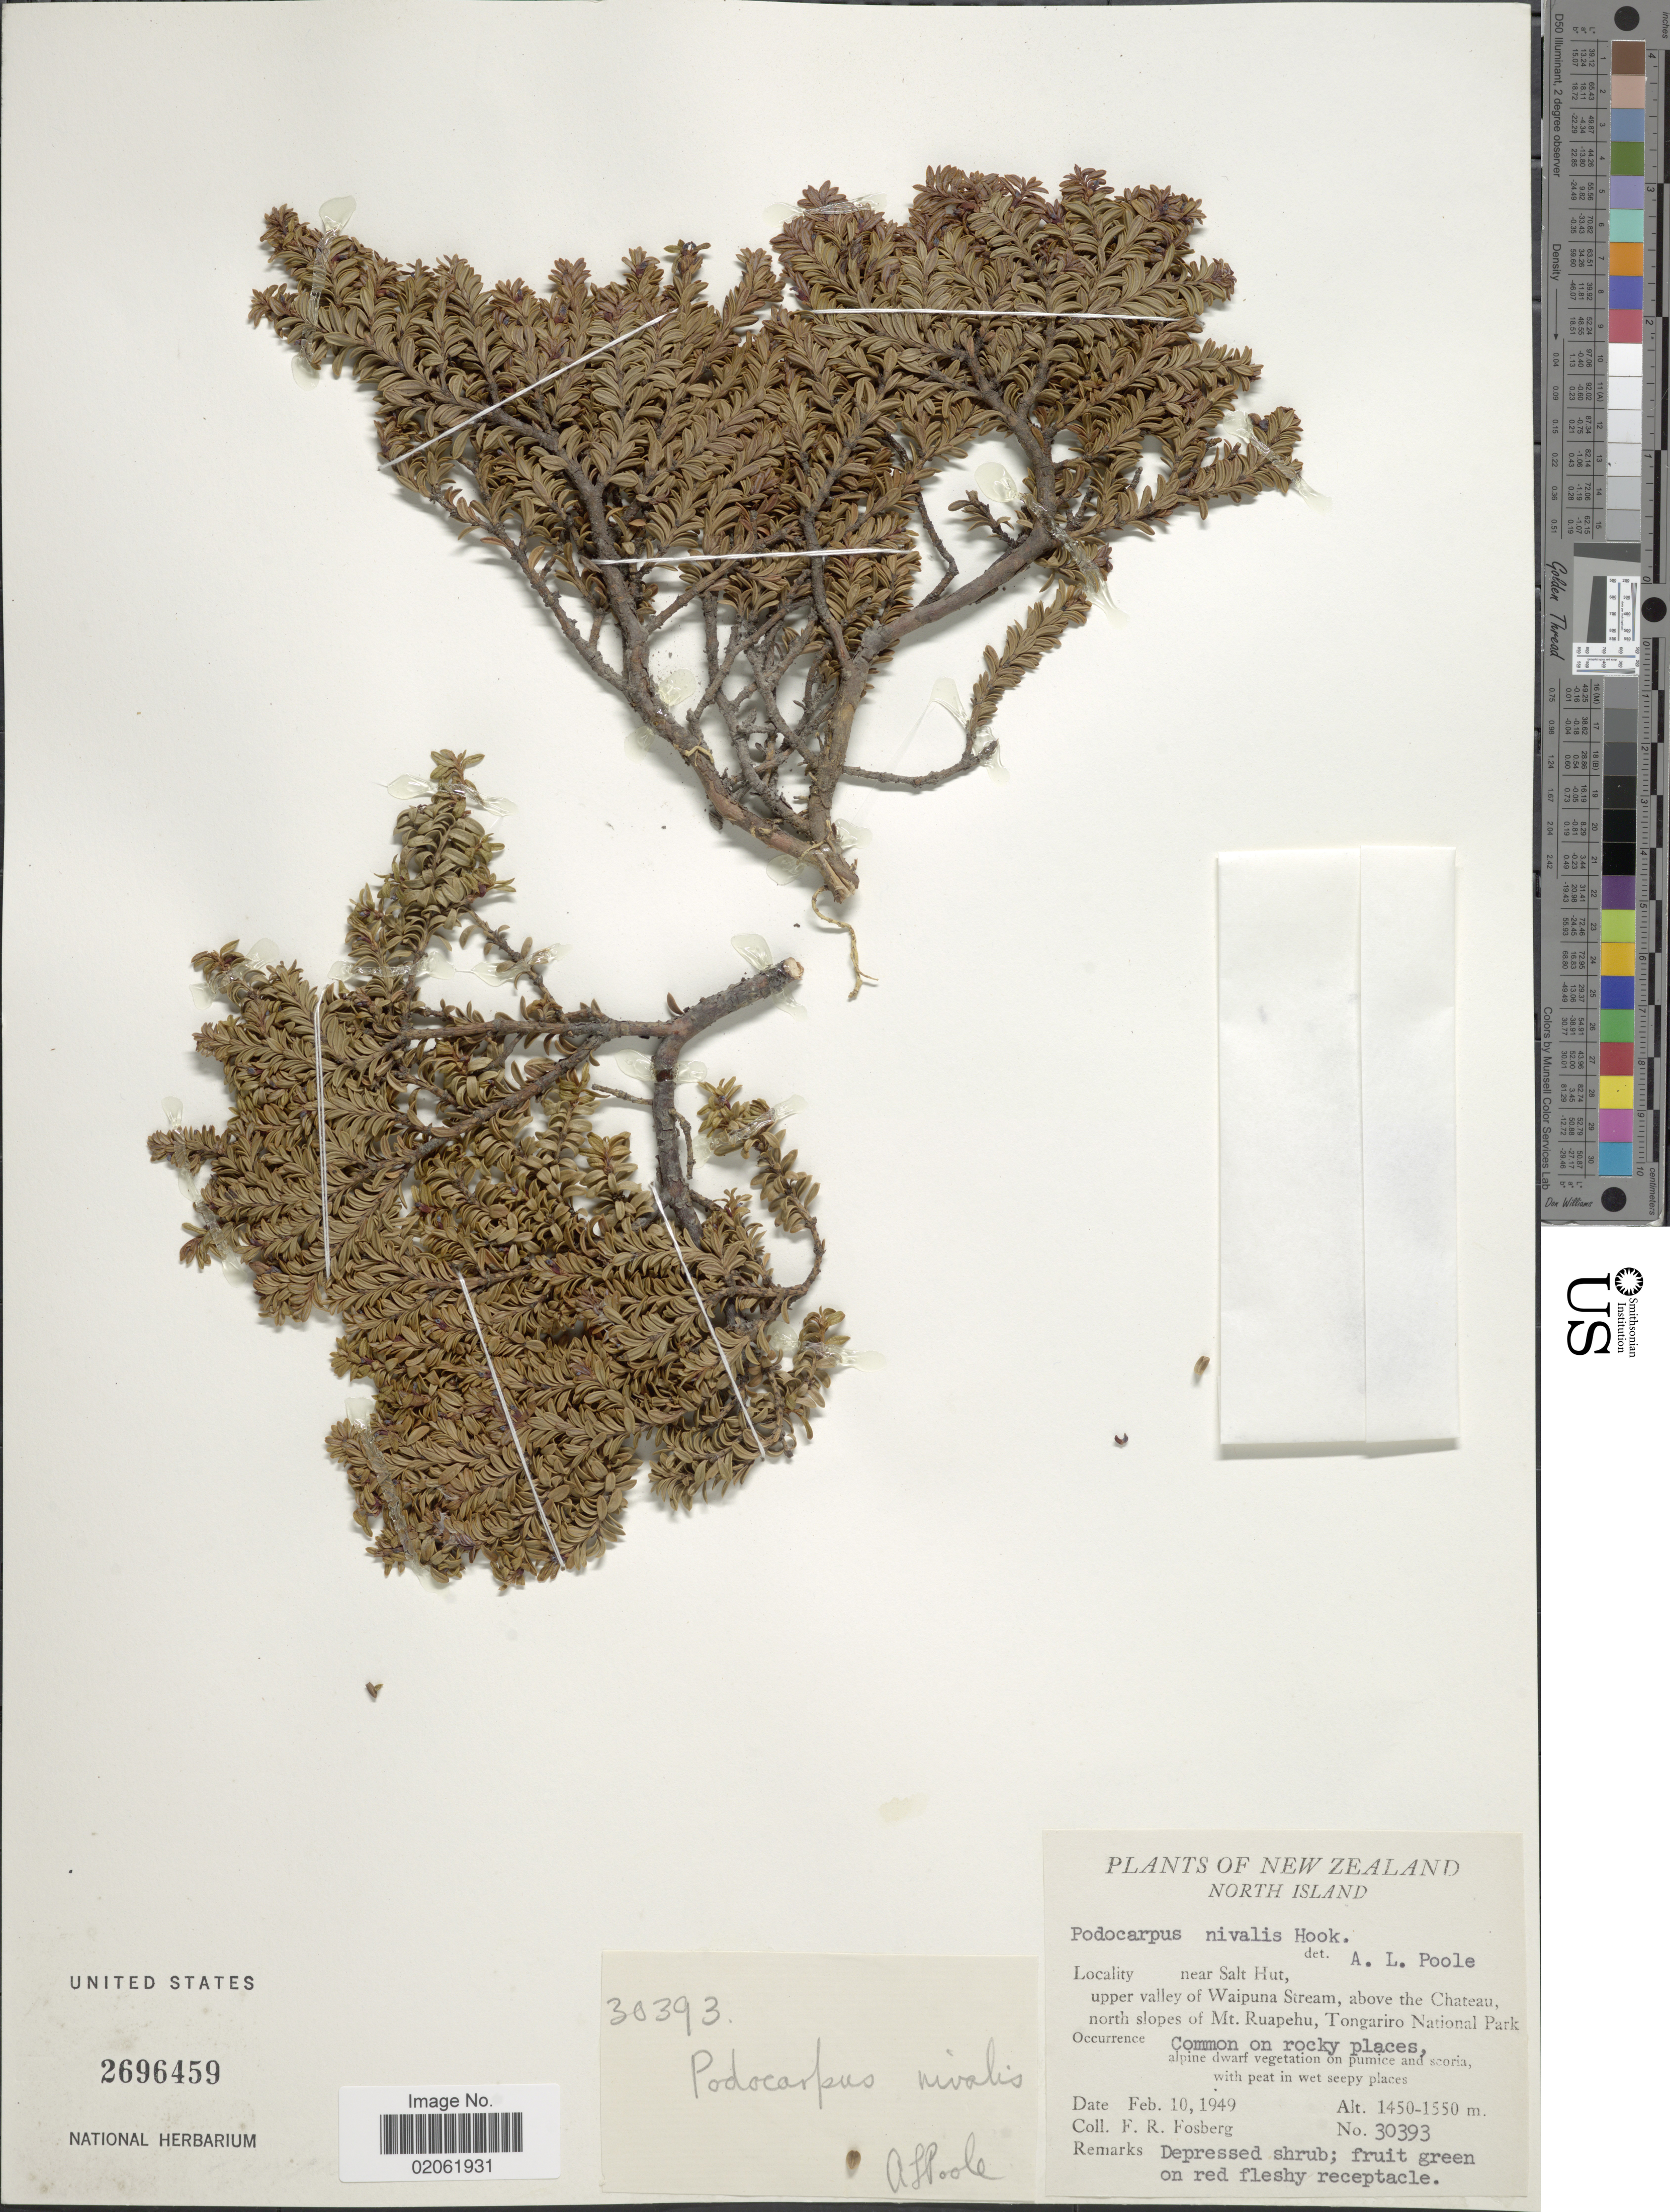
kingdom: Plantae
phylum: Tracheophyta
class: Pinopsida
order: Pinales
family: Podocarpaceae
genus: Podocarpus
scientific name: Podocarpus nivalis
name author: Hook.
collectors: F. R. Fosberg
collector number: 30393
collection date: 1949-02-10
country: New Zealand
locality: New Zealand, near Salt Hut, upper valley of Waipuna Stream, above the Chateau, north slopes of Mt. Ruapehu, Tongariro National Park.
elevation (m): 1450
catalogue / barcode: US 2696459